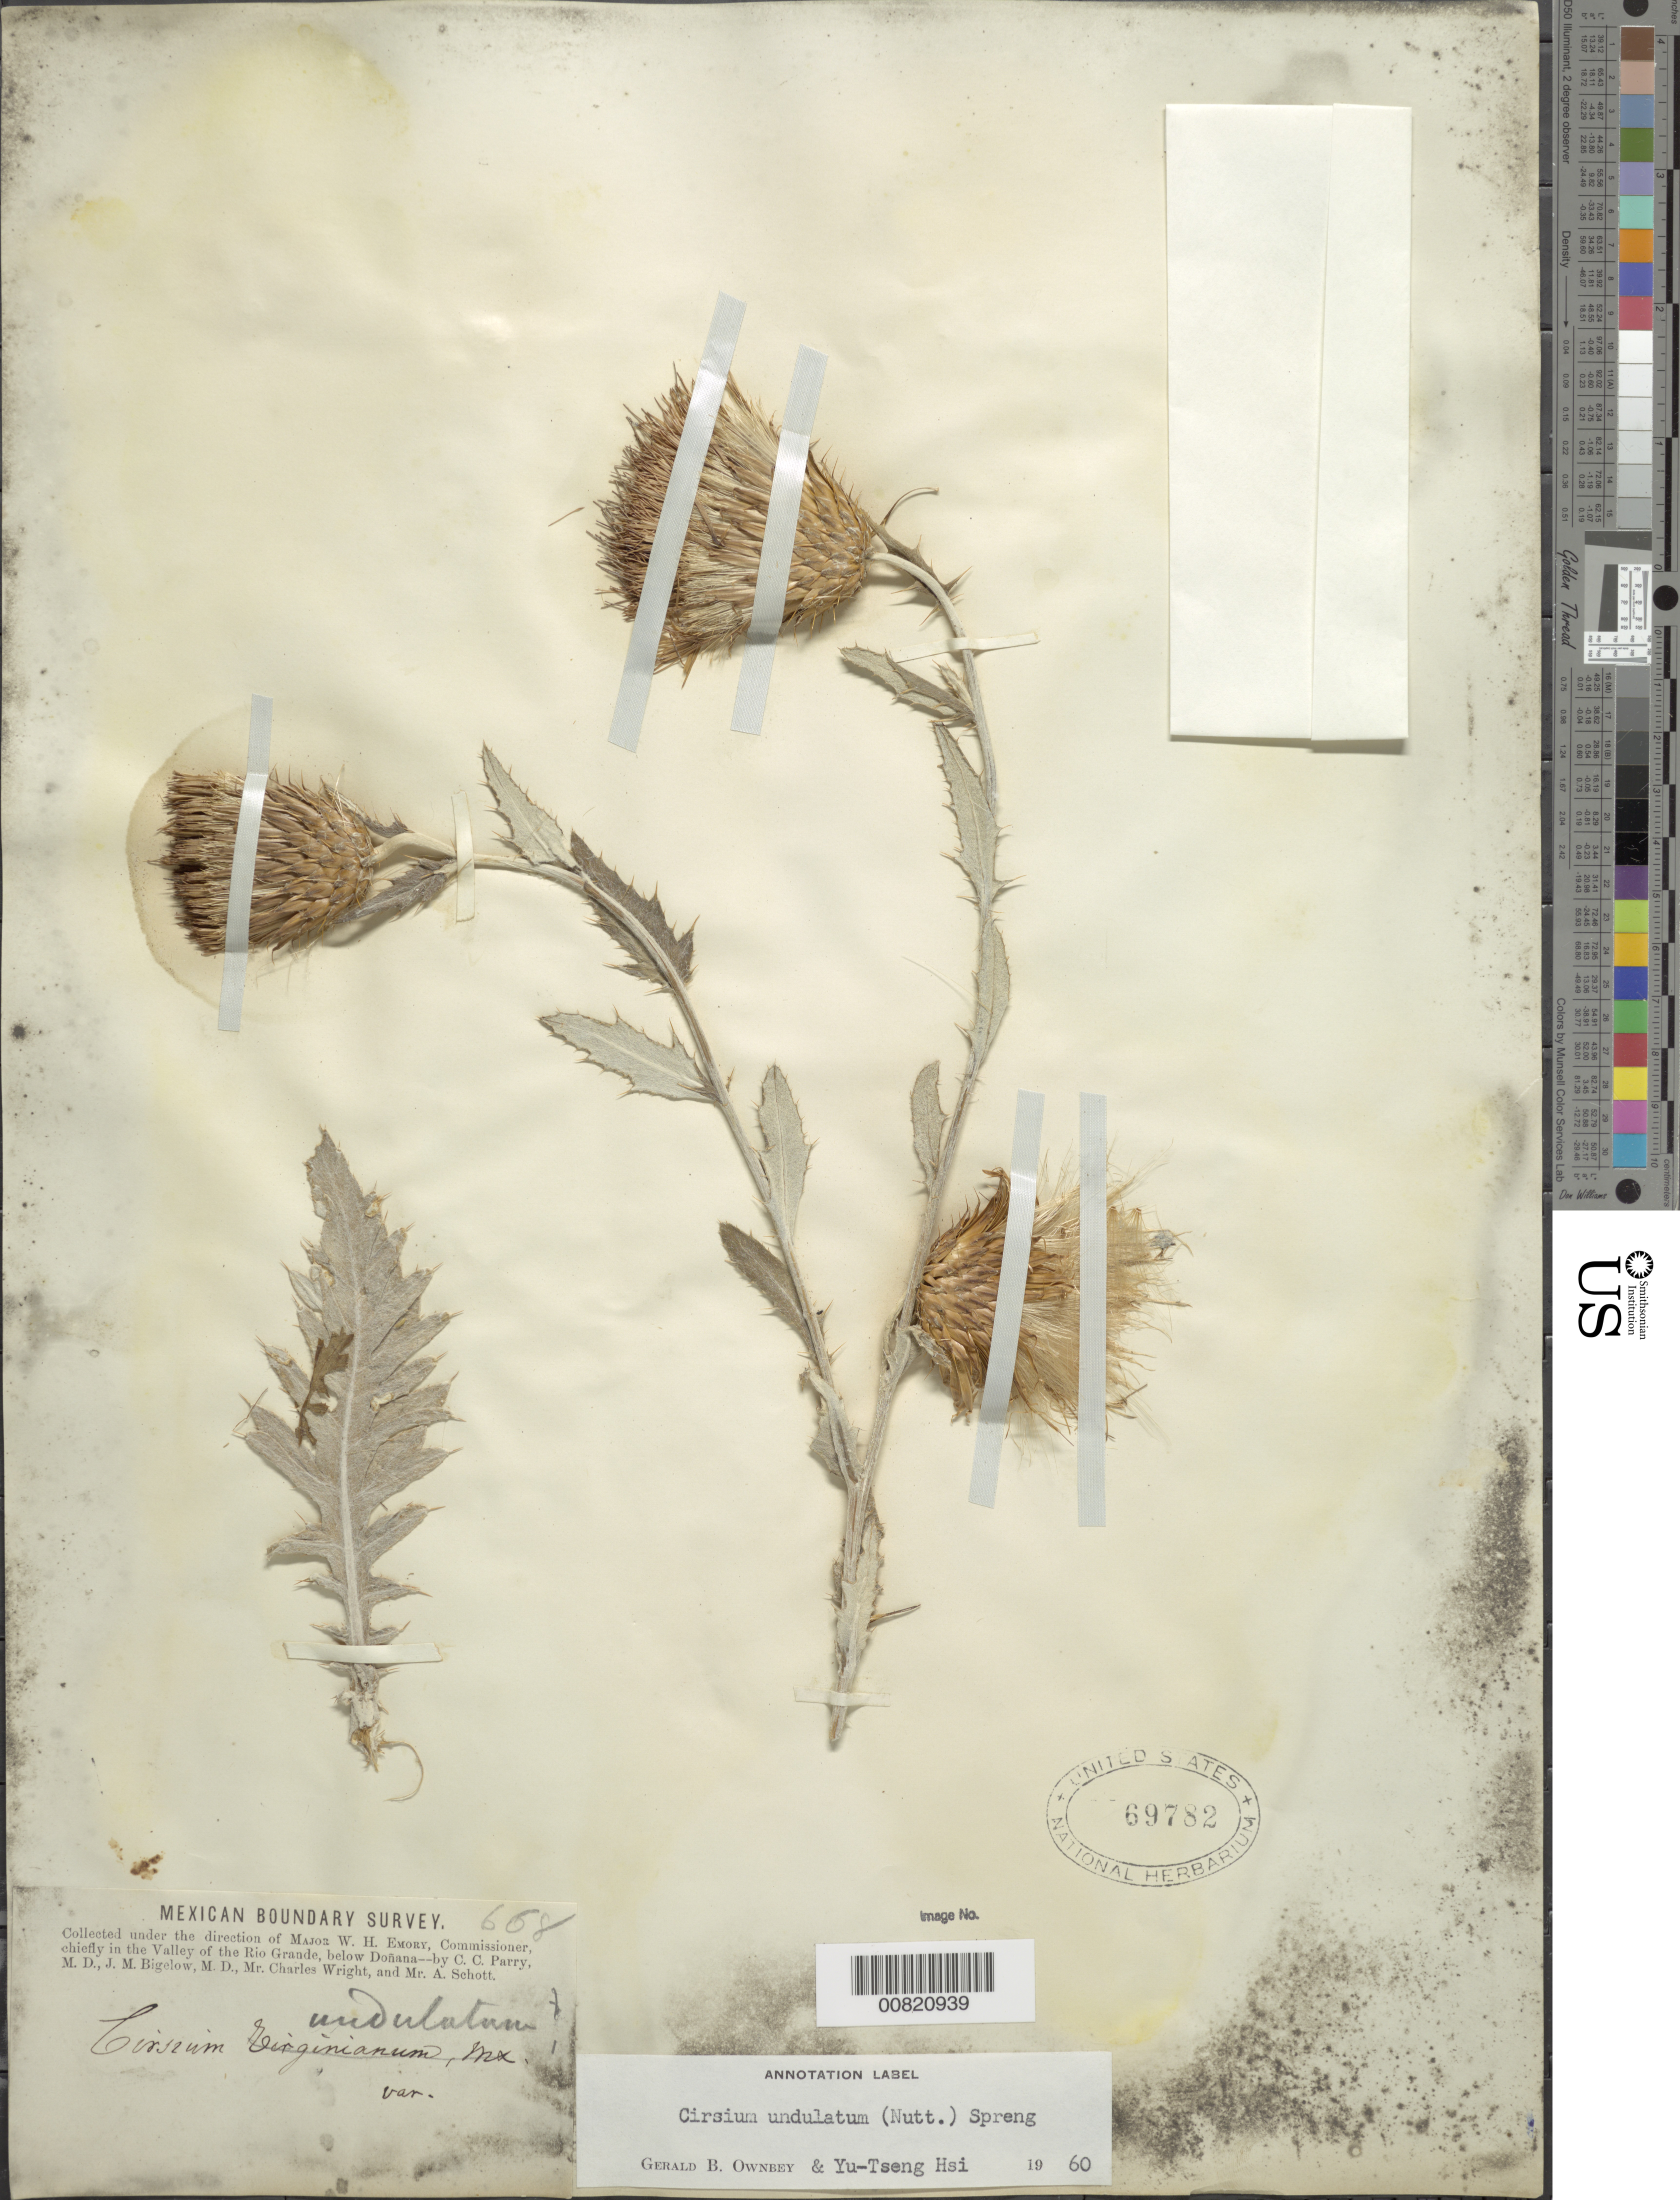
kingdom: Plantae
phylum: Tracheophyta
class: Magnoliopsida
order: Asterales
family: Asteraceae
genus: Cirsium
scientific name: Cirsium undulatum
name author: (Nutt.) Spreng.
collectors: W. H. Emory, C. C. Parry, J. M. Bigelow, C. Wright & A. Schott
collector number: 668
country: United States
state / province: Texas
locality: Mexican boundary, in the Valley of the Rio Grande, below Doñana.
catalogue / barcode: US 69782